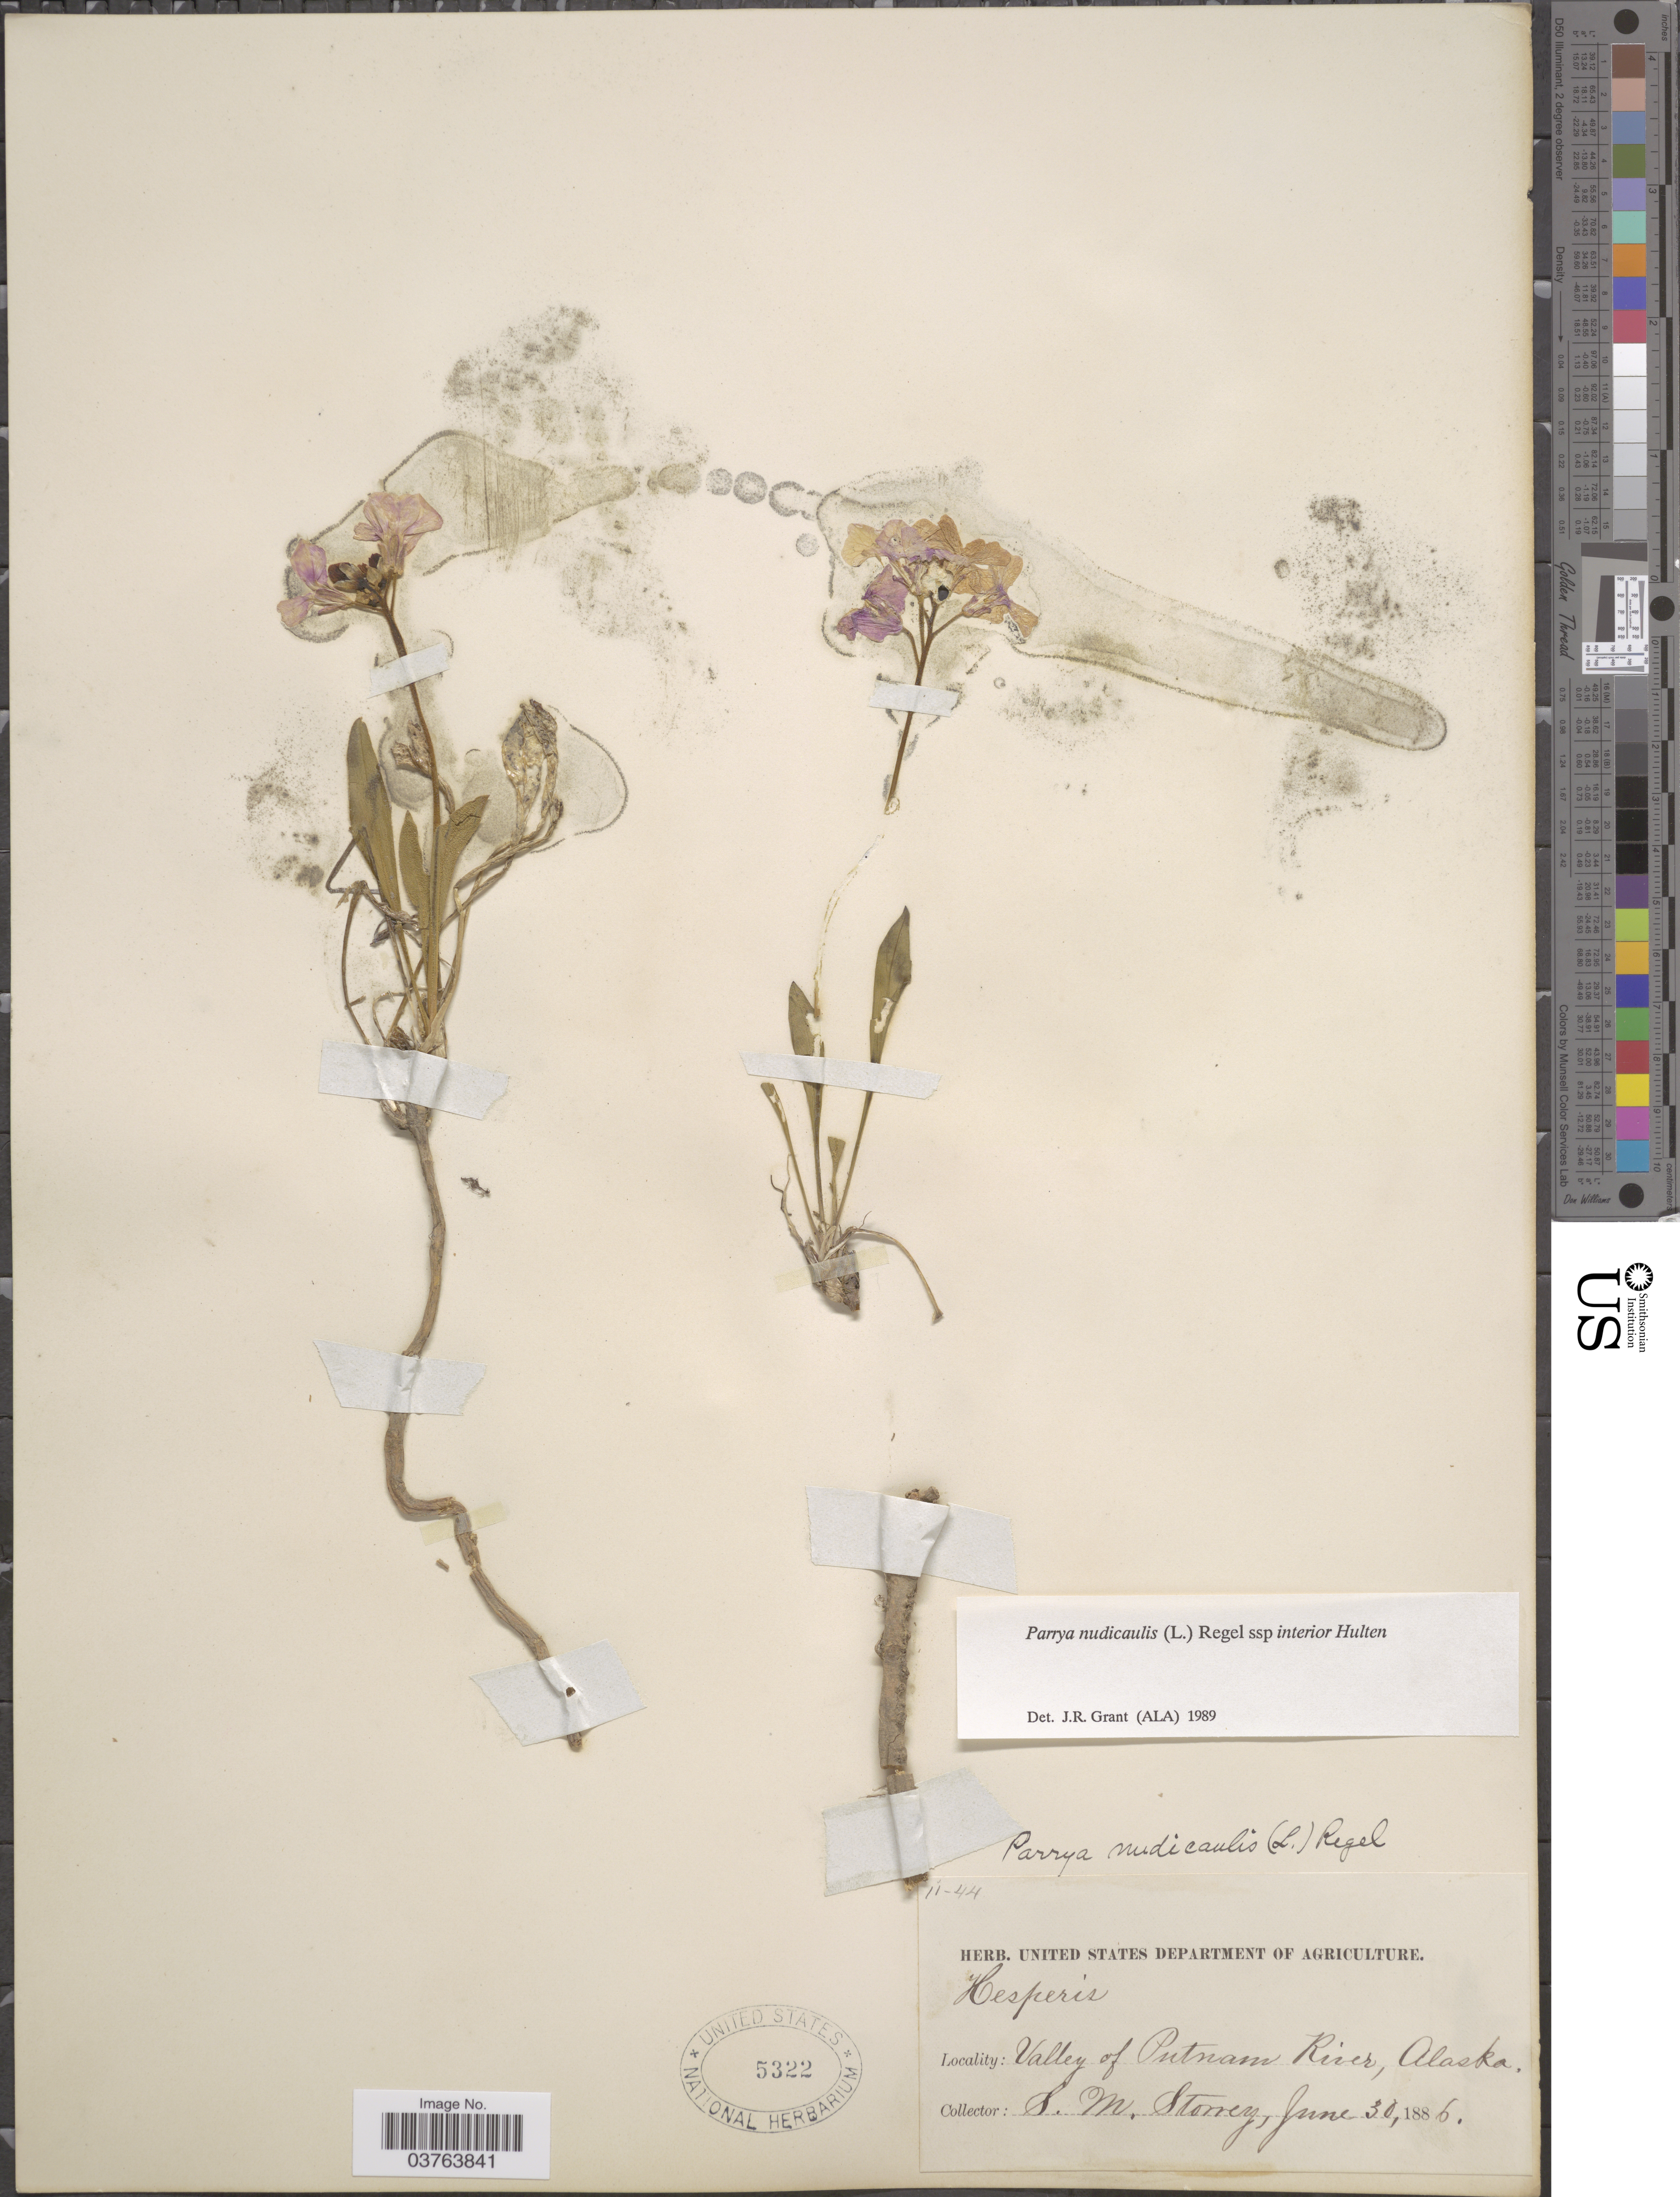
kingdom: Plantae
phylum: Tracheophyta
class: Magnoliopsida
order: Brassicales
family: Brassicaceae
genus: Parrya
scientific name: Parrya nudicaulis subsp. interior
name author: Hultén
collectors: S. Storrey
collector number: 11-44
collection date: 1886-06-30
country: United States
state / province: Alaska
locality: Valley of Putnam River.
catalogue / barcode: US 5322